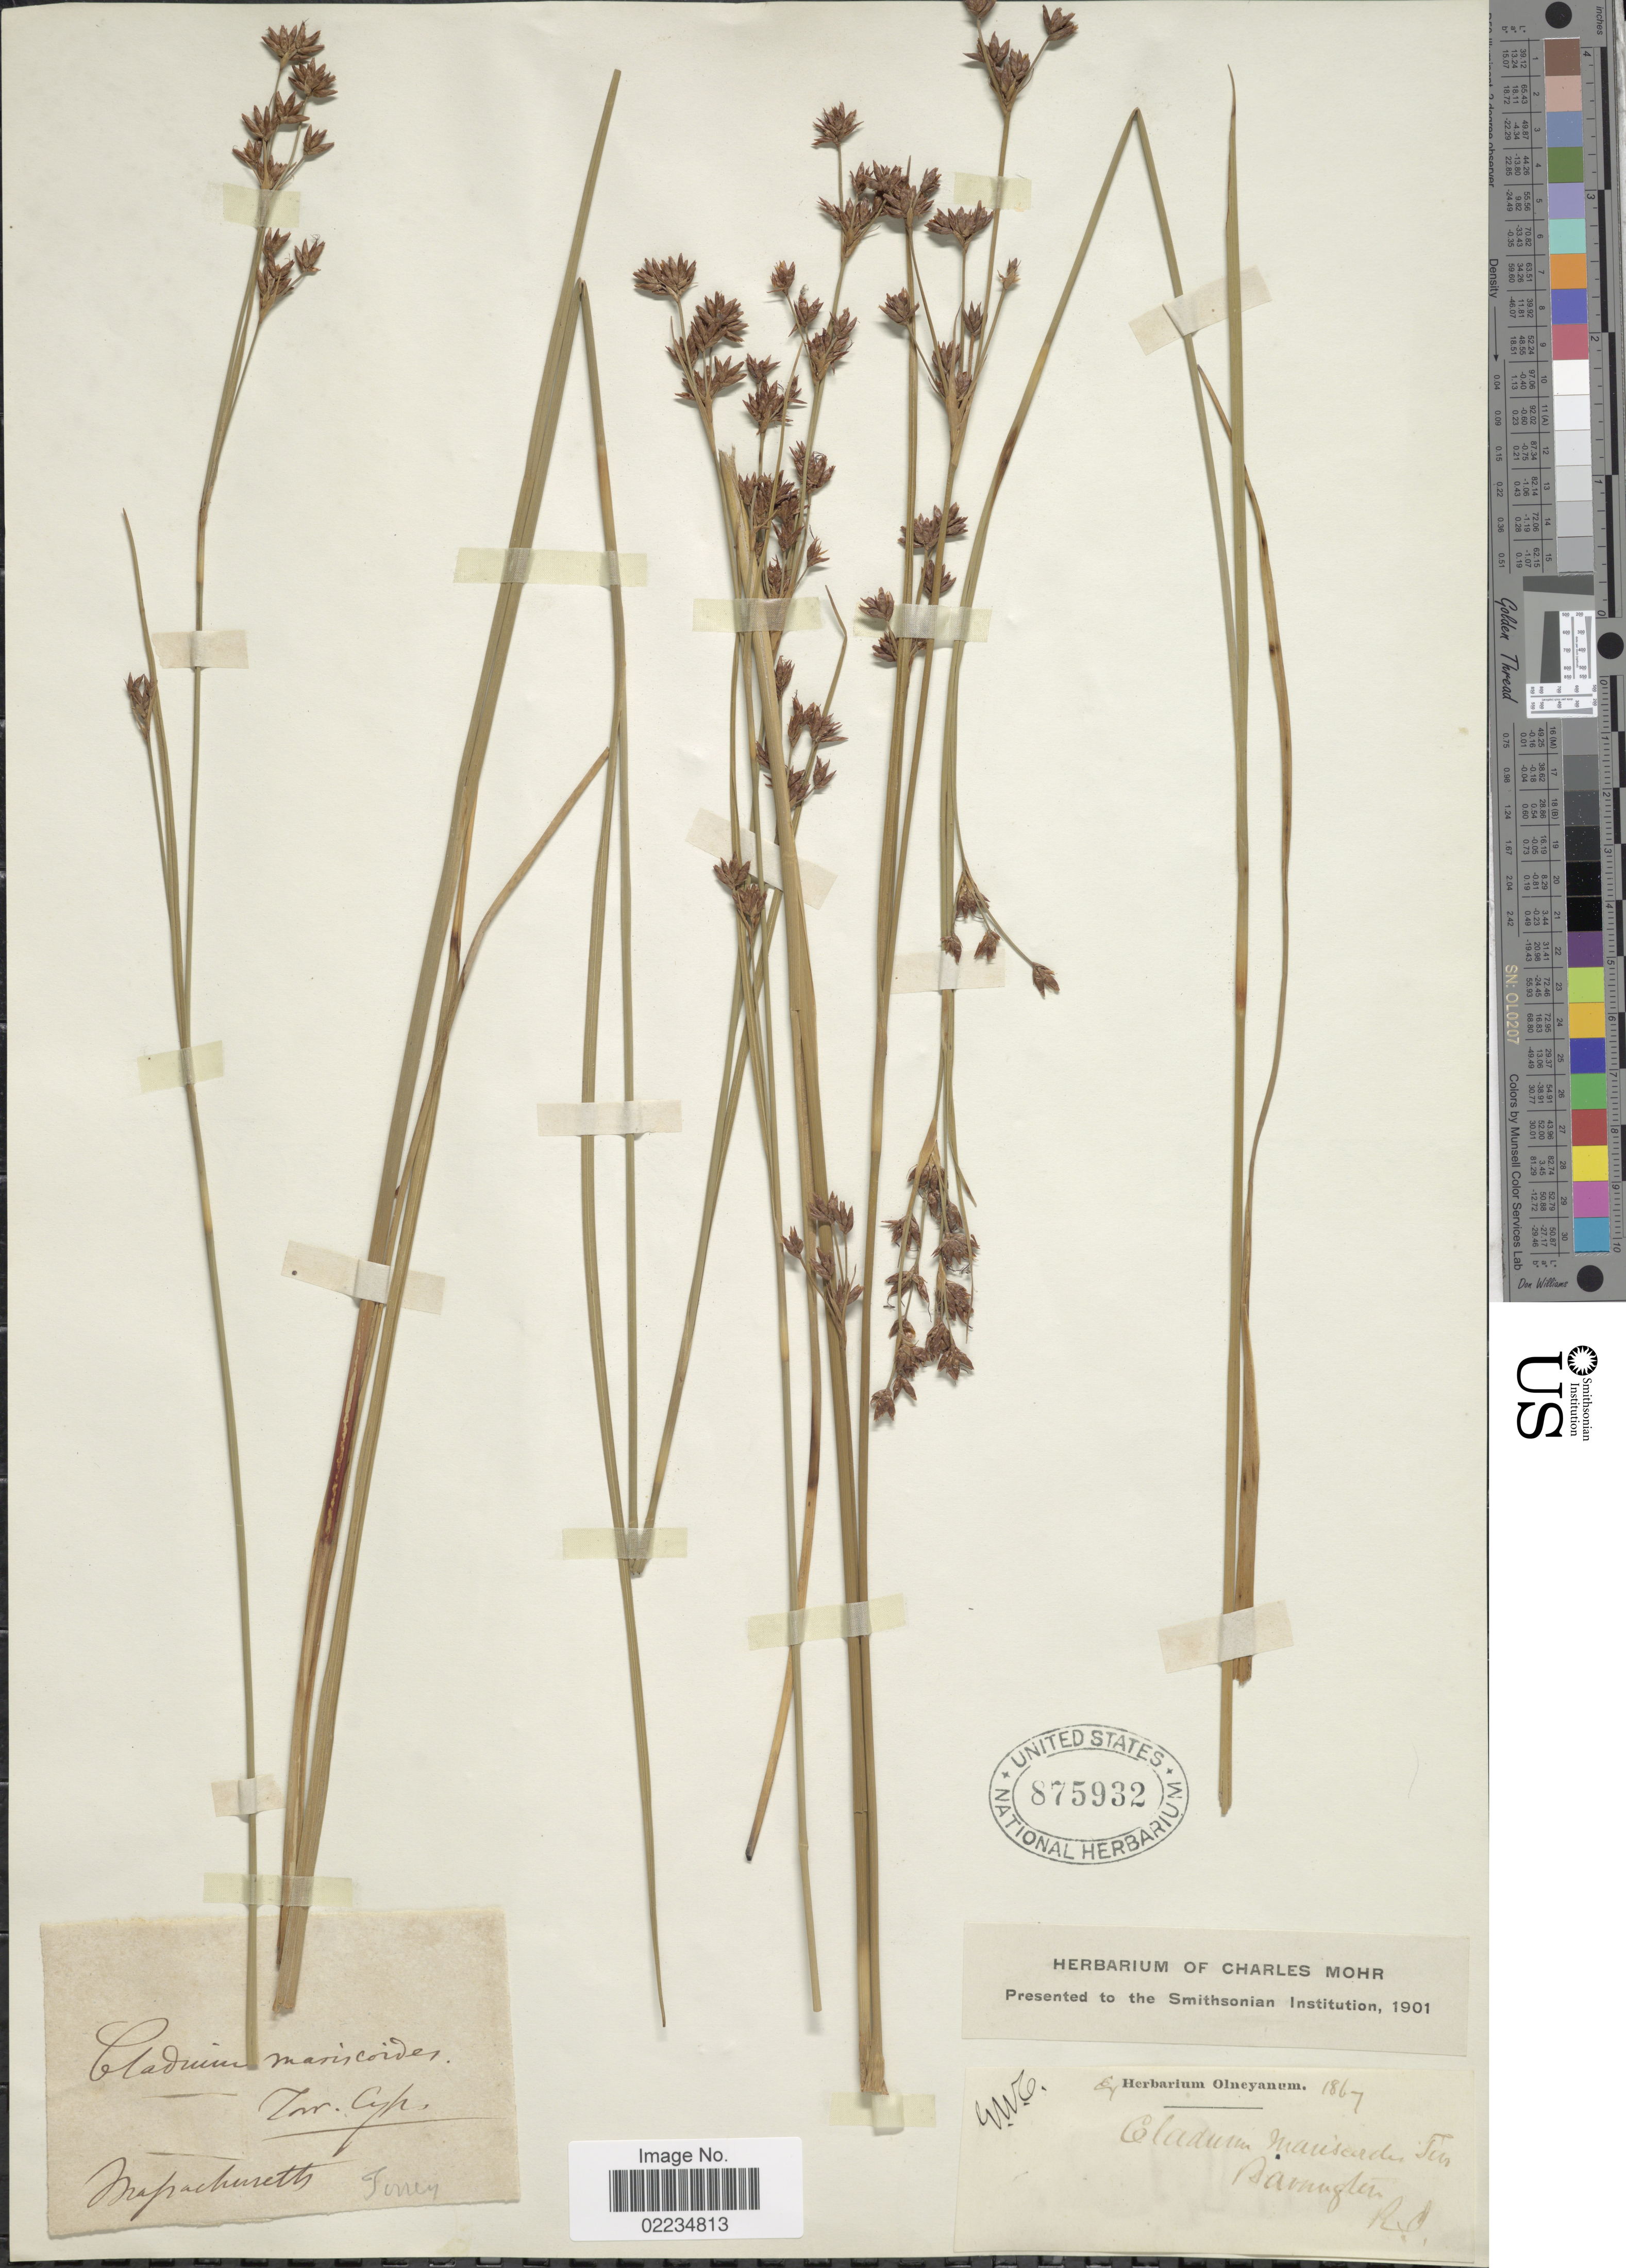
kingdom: Plantae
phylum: Tracheophyta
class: Liliopsida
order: Poales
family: Cyperaceae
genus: Cladium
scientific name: Cladium mariscoides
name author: (Muhl.) Torr.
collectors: ex herb. Olneyanum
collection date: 1867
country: United States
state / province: Massachusetts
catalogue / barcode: US 875932